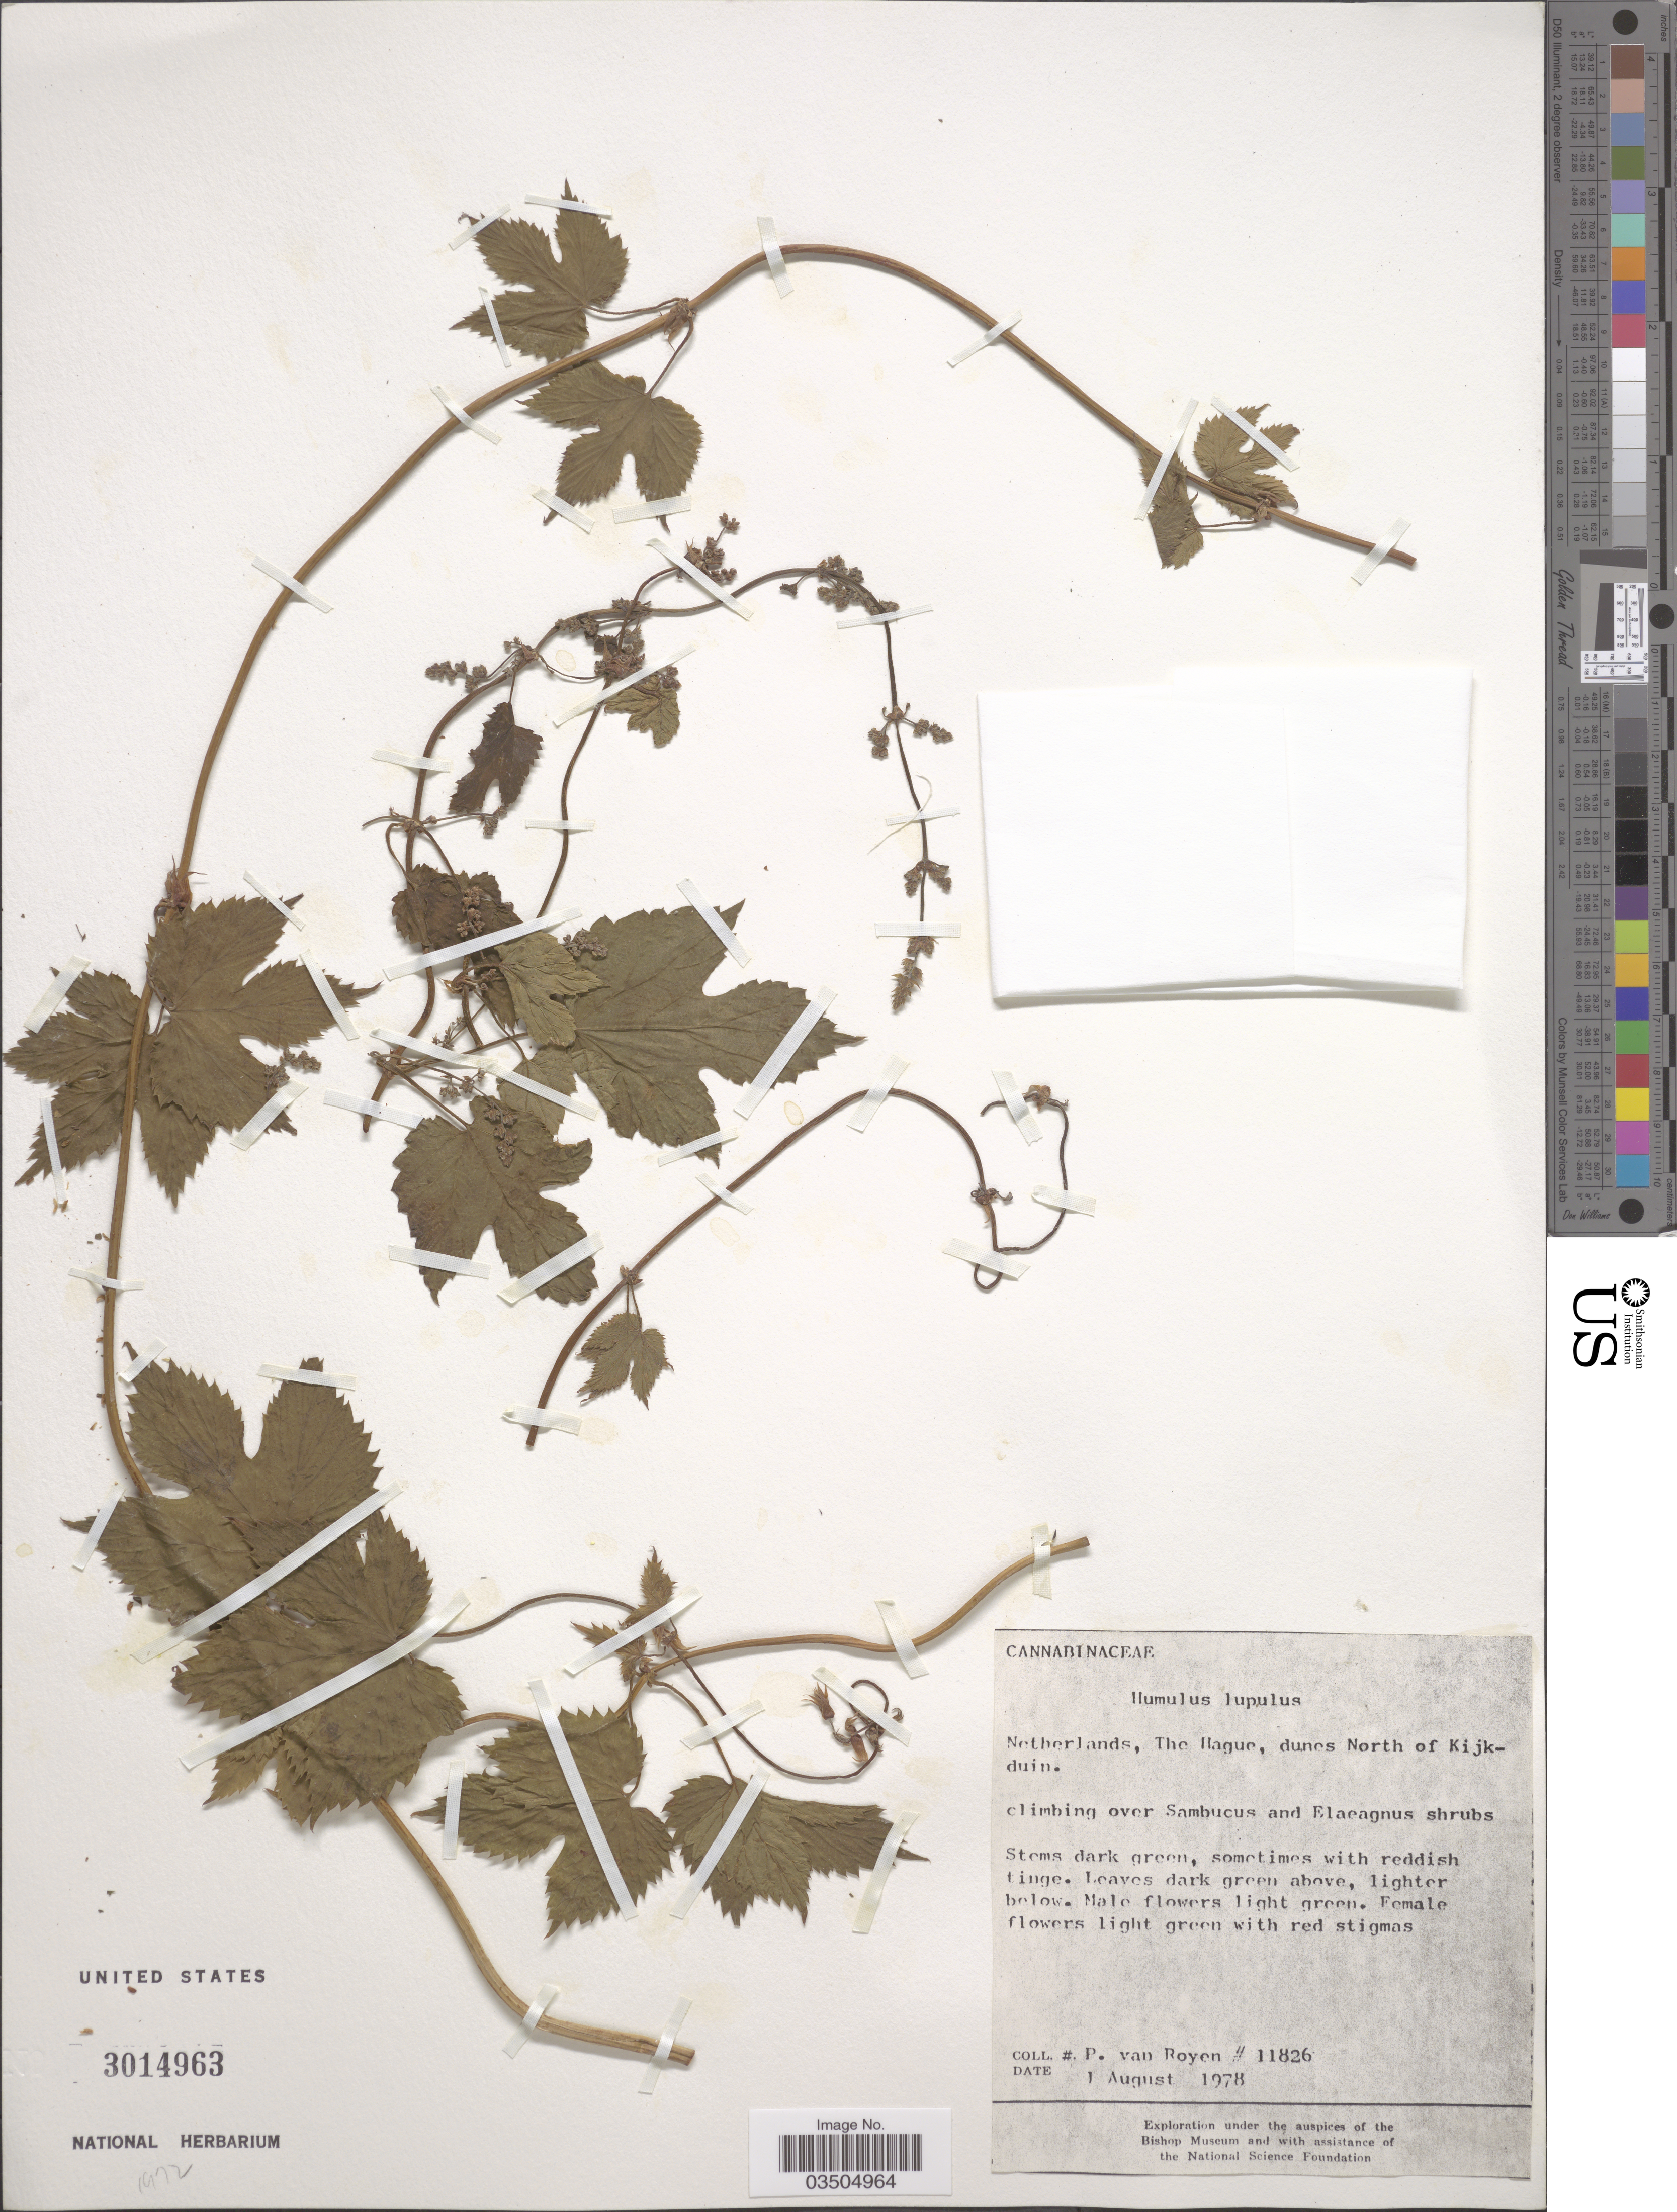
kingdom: Plantae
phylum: Tracheophyta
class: Magnoliopsida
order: Rosales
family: Cannabaceae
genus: Humulus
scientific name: Humulus lupulus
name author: L.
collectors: P. van Royen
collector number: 11826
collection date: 1978-08-01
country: Netherlands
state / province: Zuid Holland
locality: The Hague, dunes North of Kijkduin.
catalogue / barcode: US 3014963